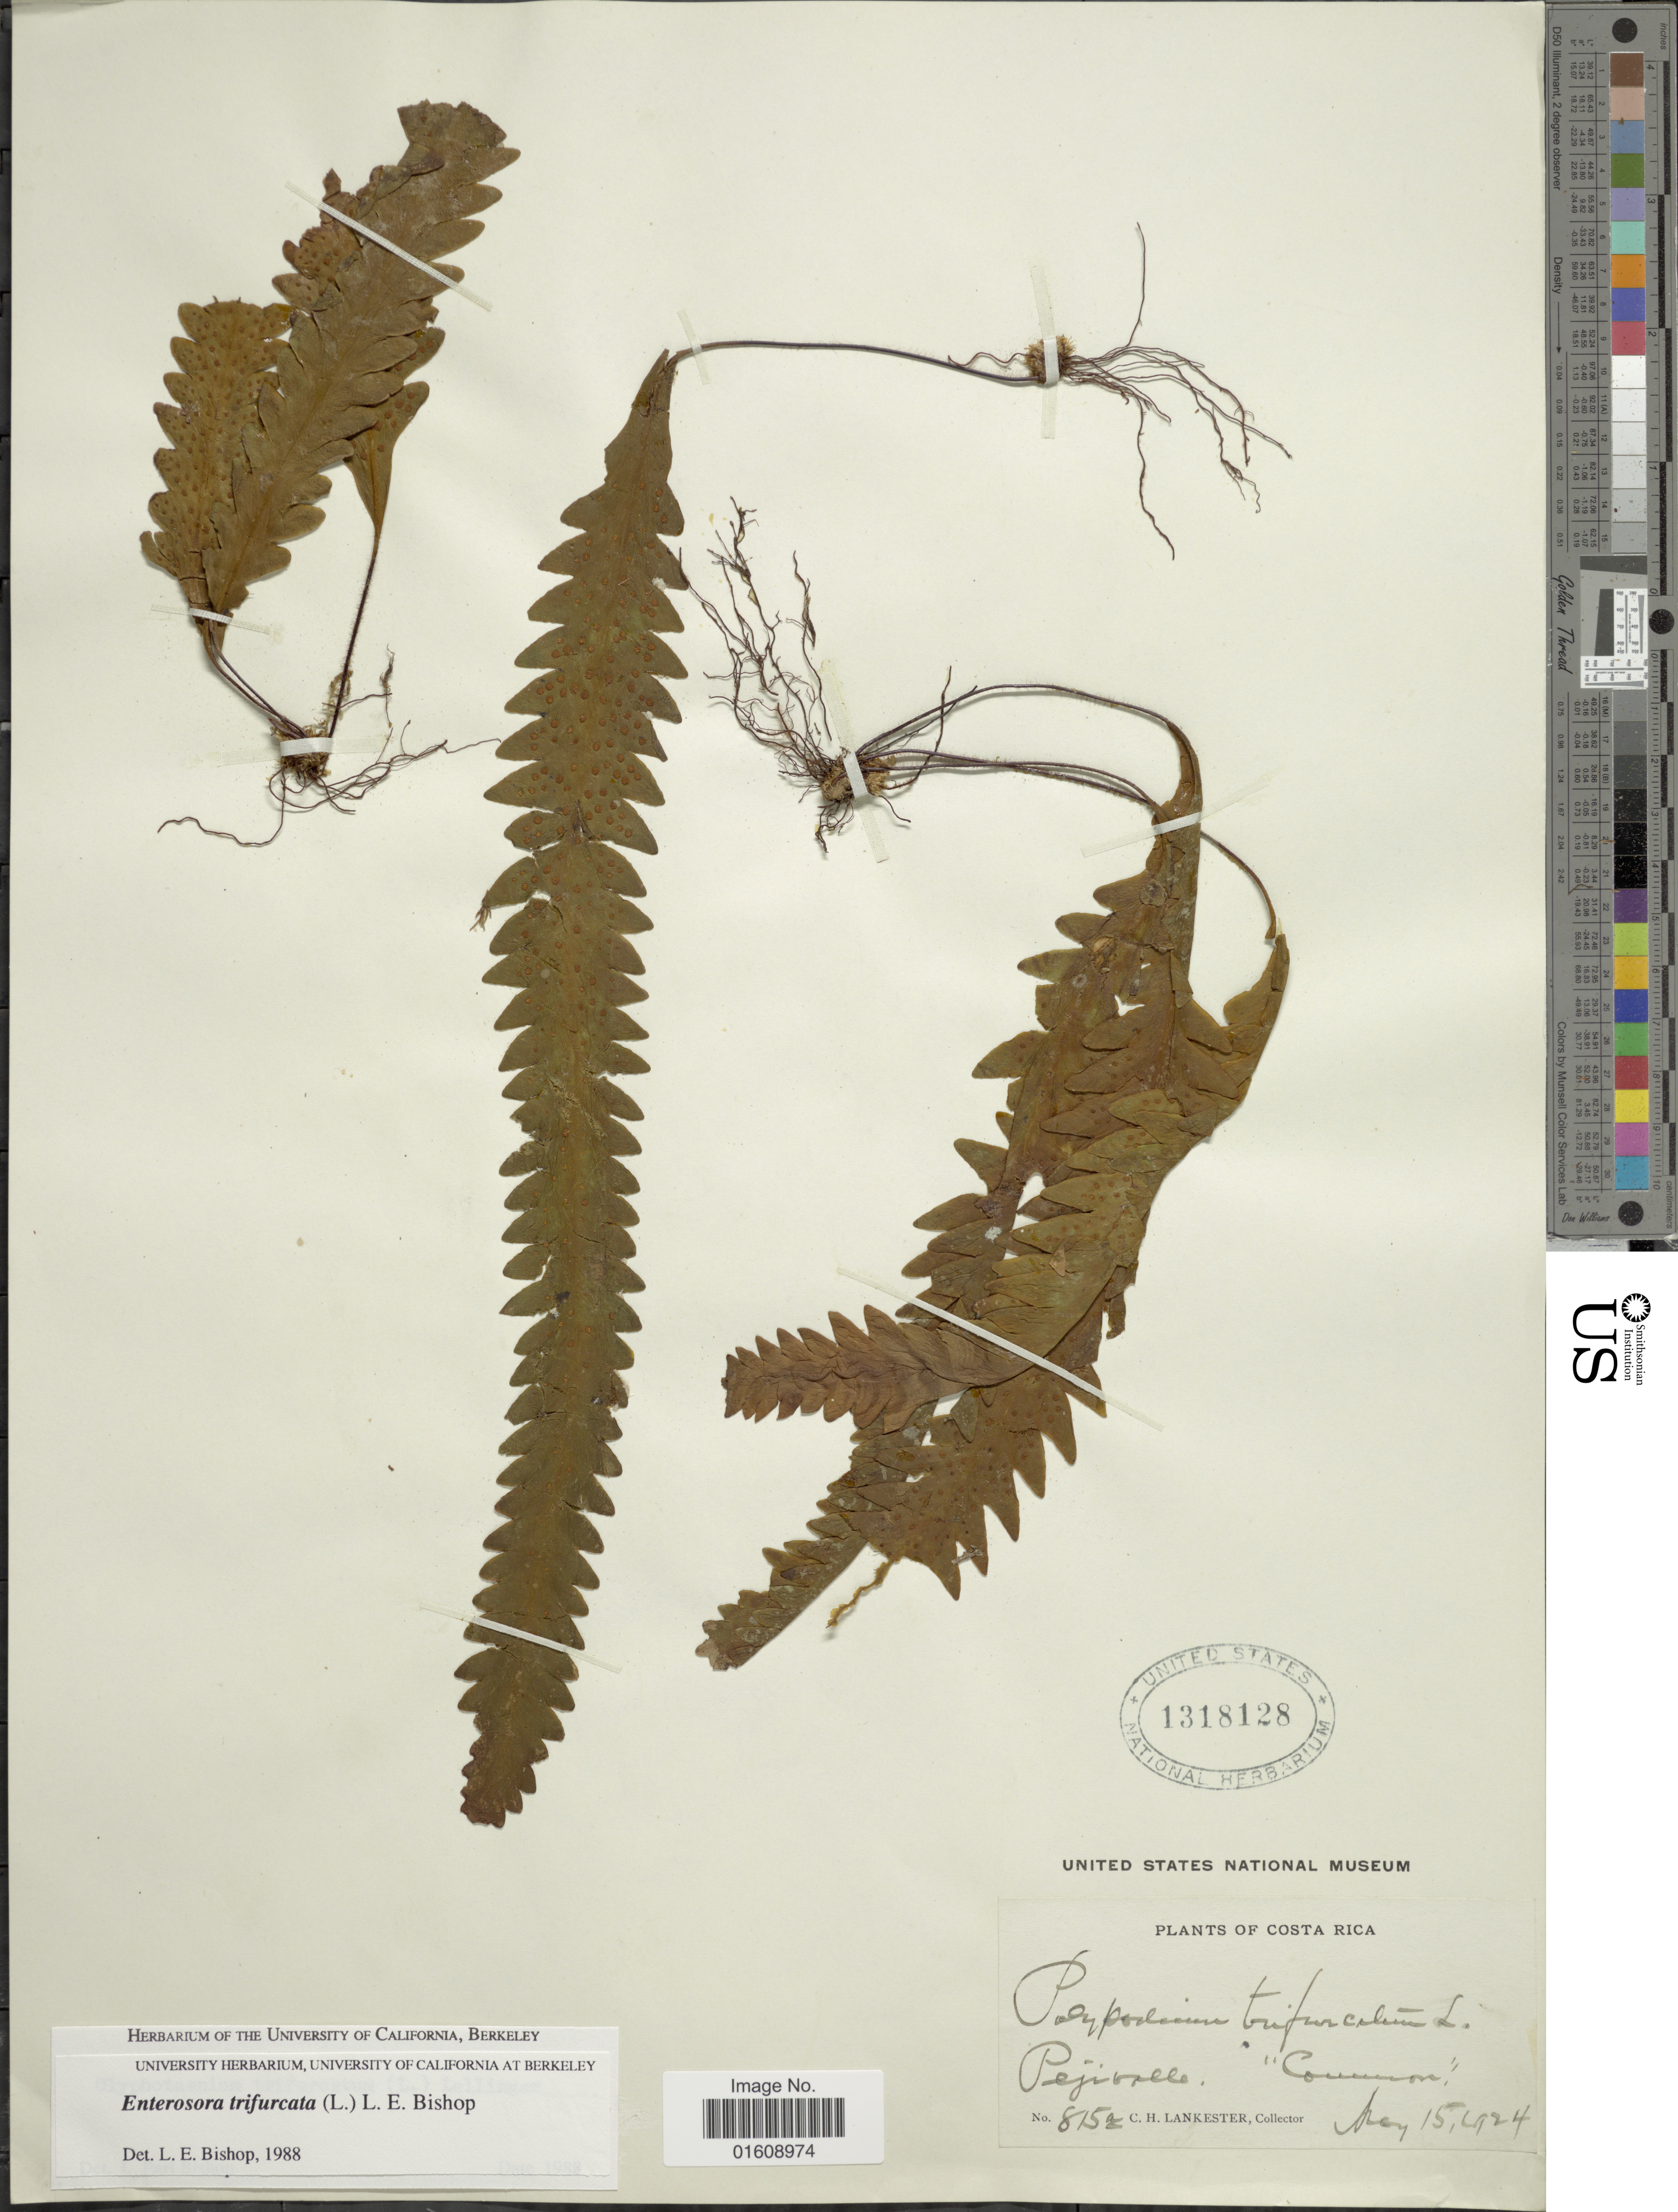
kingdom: Plantae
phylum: Tracheophyta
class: Polypodiopsida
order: Polypodiales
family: Polypodiaceae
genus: Enterosora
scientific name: Enterosora trifurcata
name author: (L.) L.E. Bishop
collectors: C. H. Lankester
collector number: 815a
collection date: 1924-05-15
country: Costa Rica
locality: Costa Rica, Pejivalle.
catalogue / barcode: US 1318128